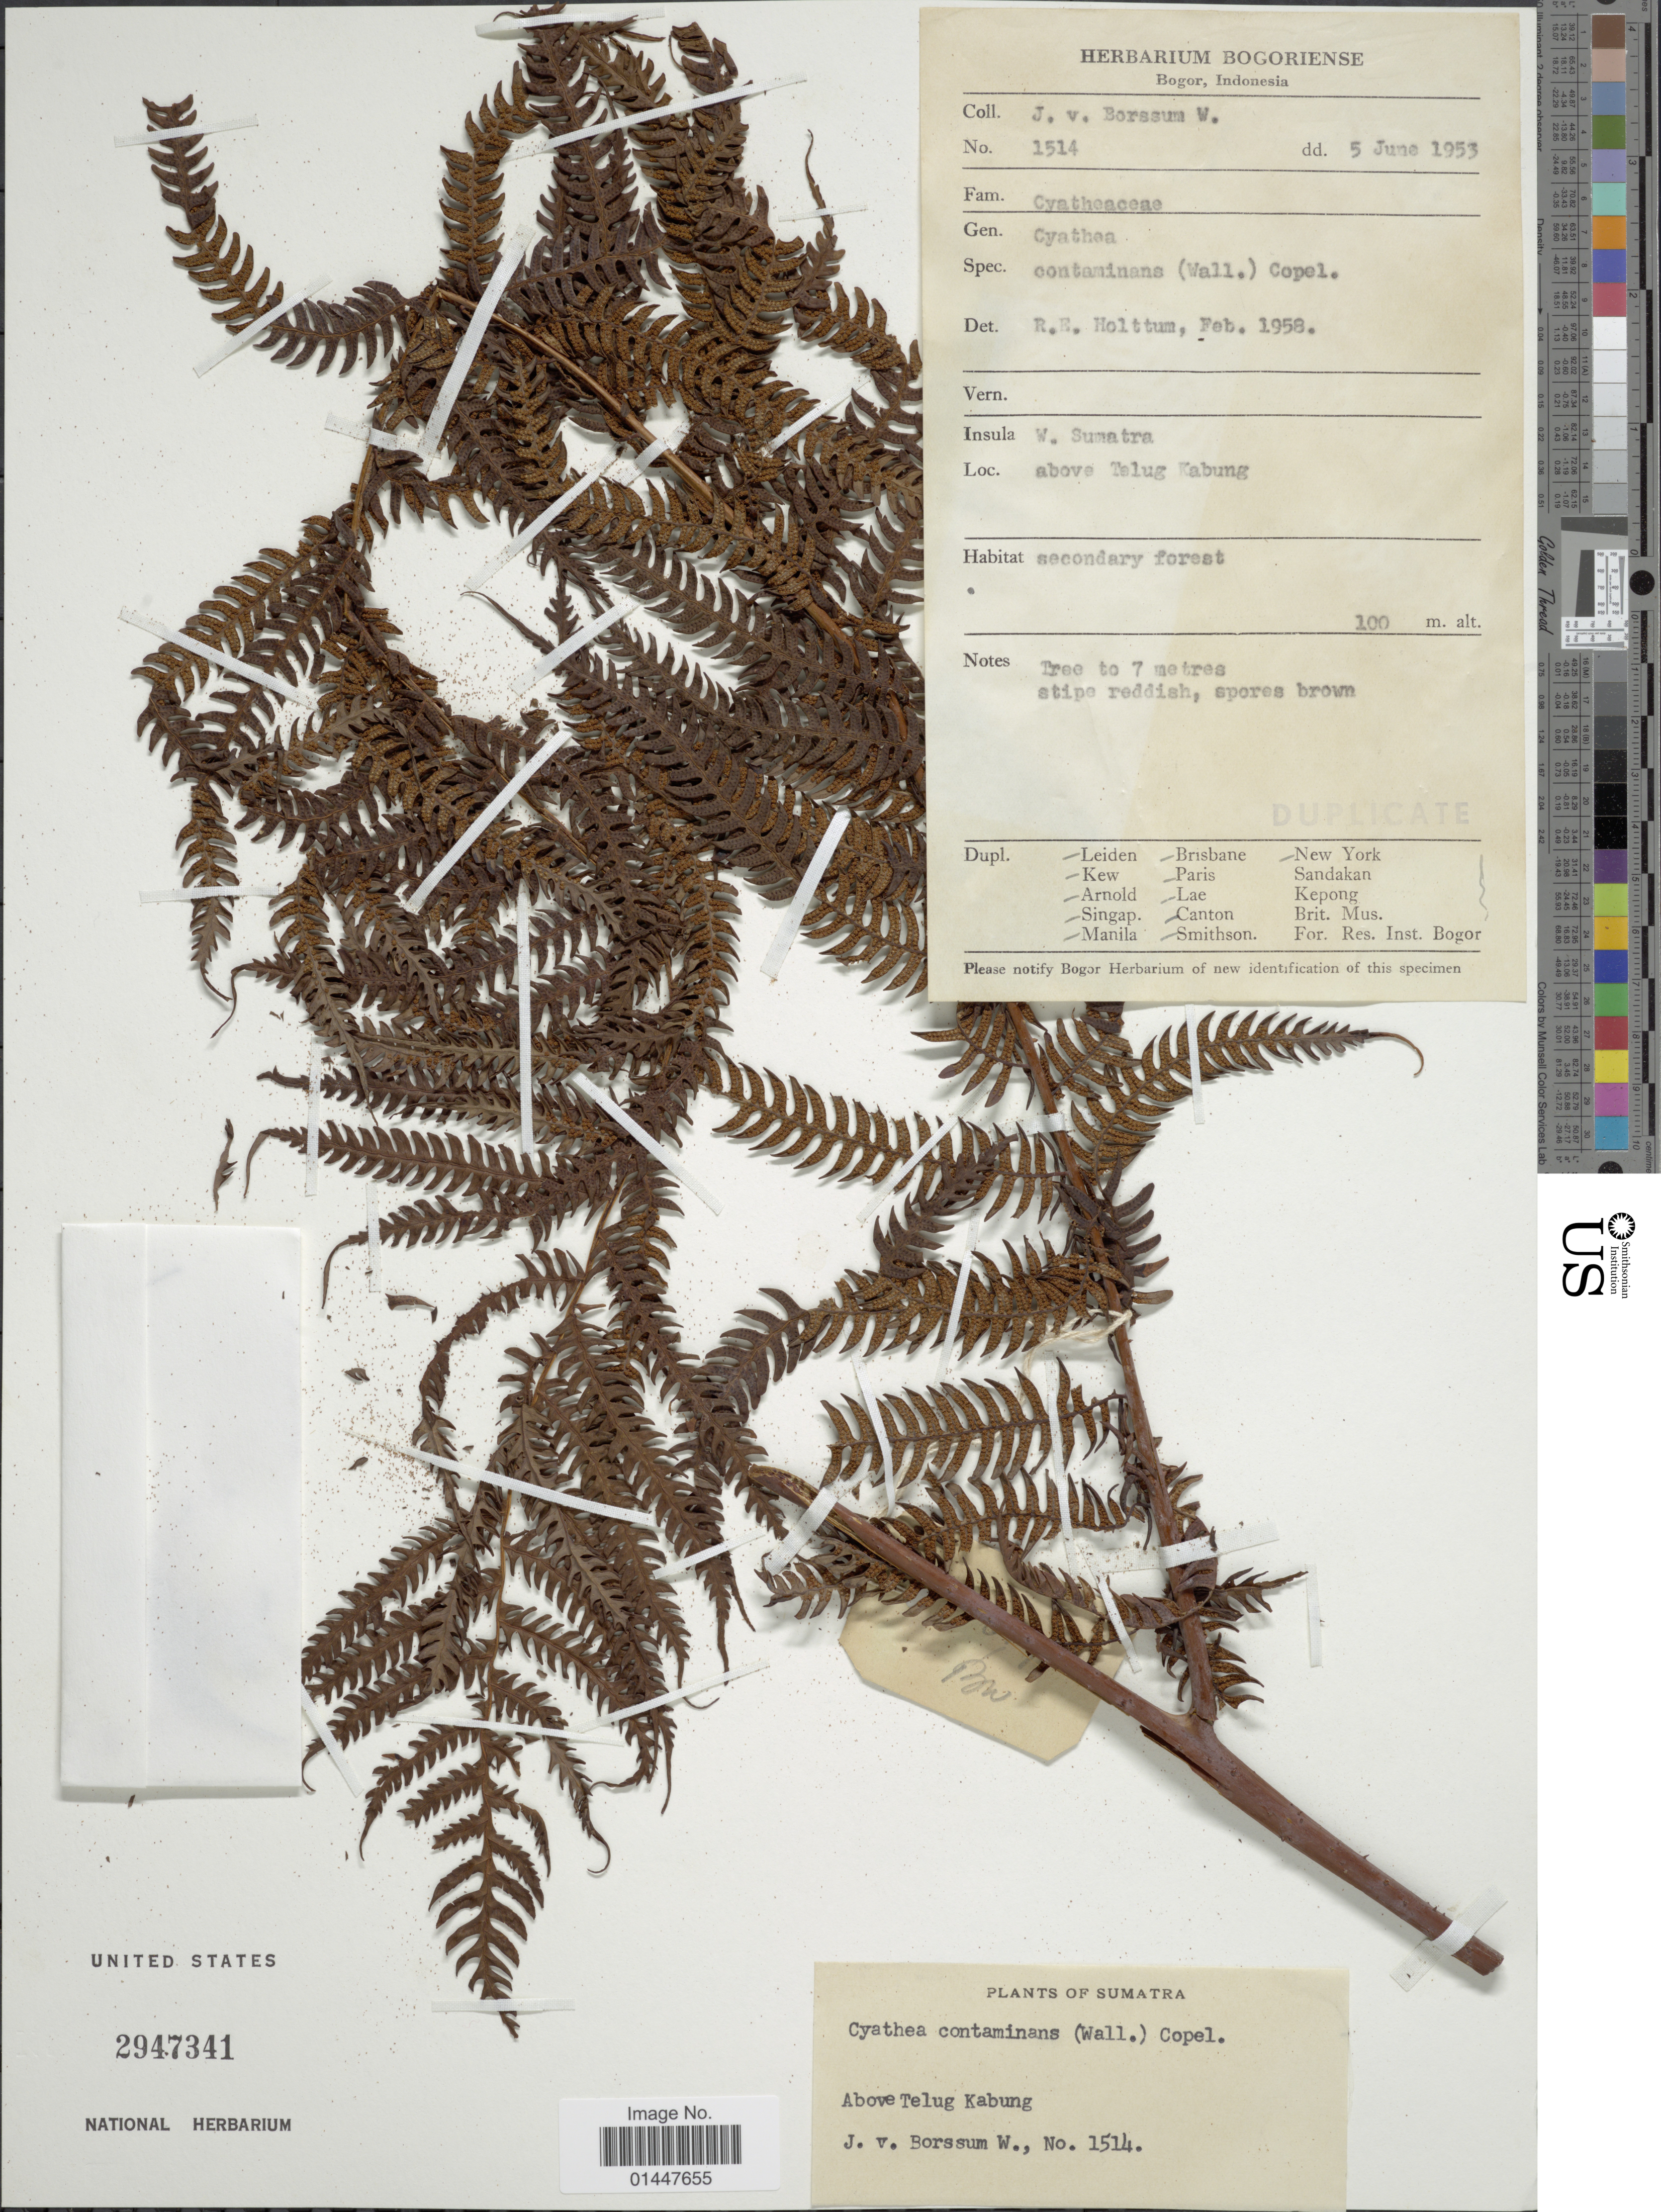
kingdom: Plantae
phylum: Tracheophyta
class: Polypodiopsida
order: Cyatheales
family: Cyatheaceae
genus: Sphaeropteris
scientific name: Sphaeropteris glauca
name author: (Blume) R.M. Tryon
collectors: J. Borssum Waalkes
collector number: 1514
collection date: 1953-06-05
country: Indonesia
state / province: Sumatra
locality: W. Sumatra. Above Telug Kabung.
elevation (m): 100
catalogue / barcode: US 2947341